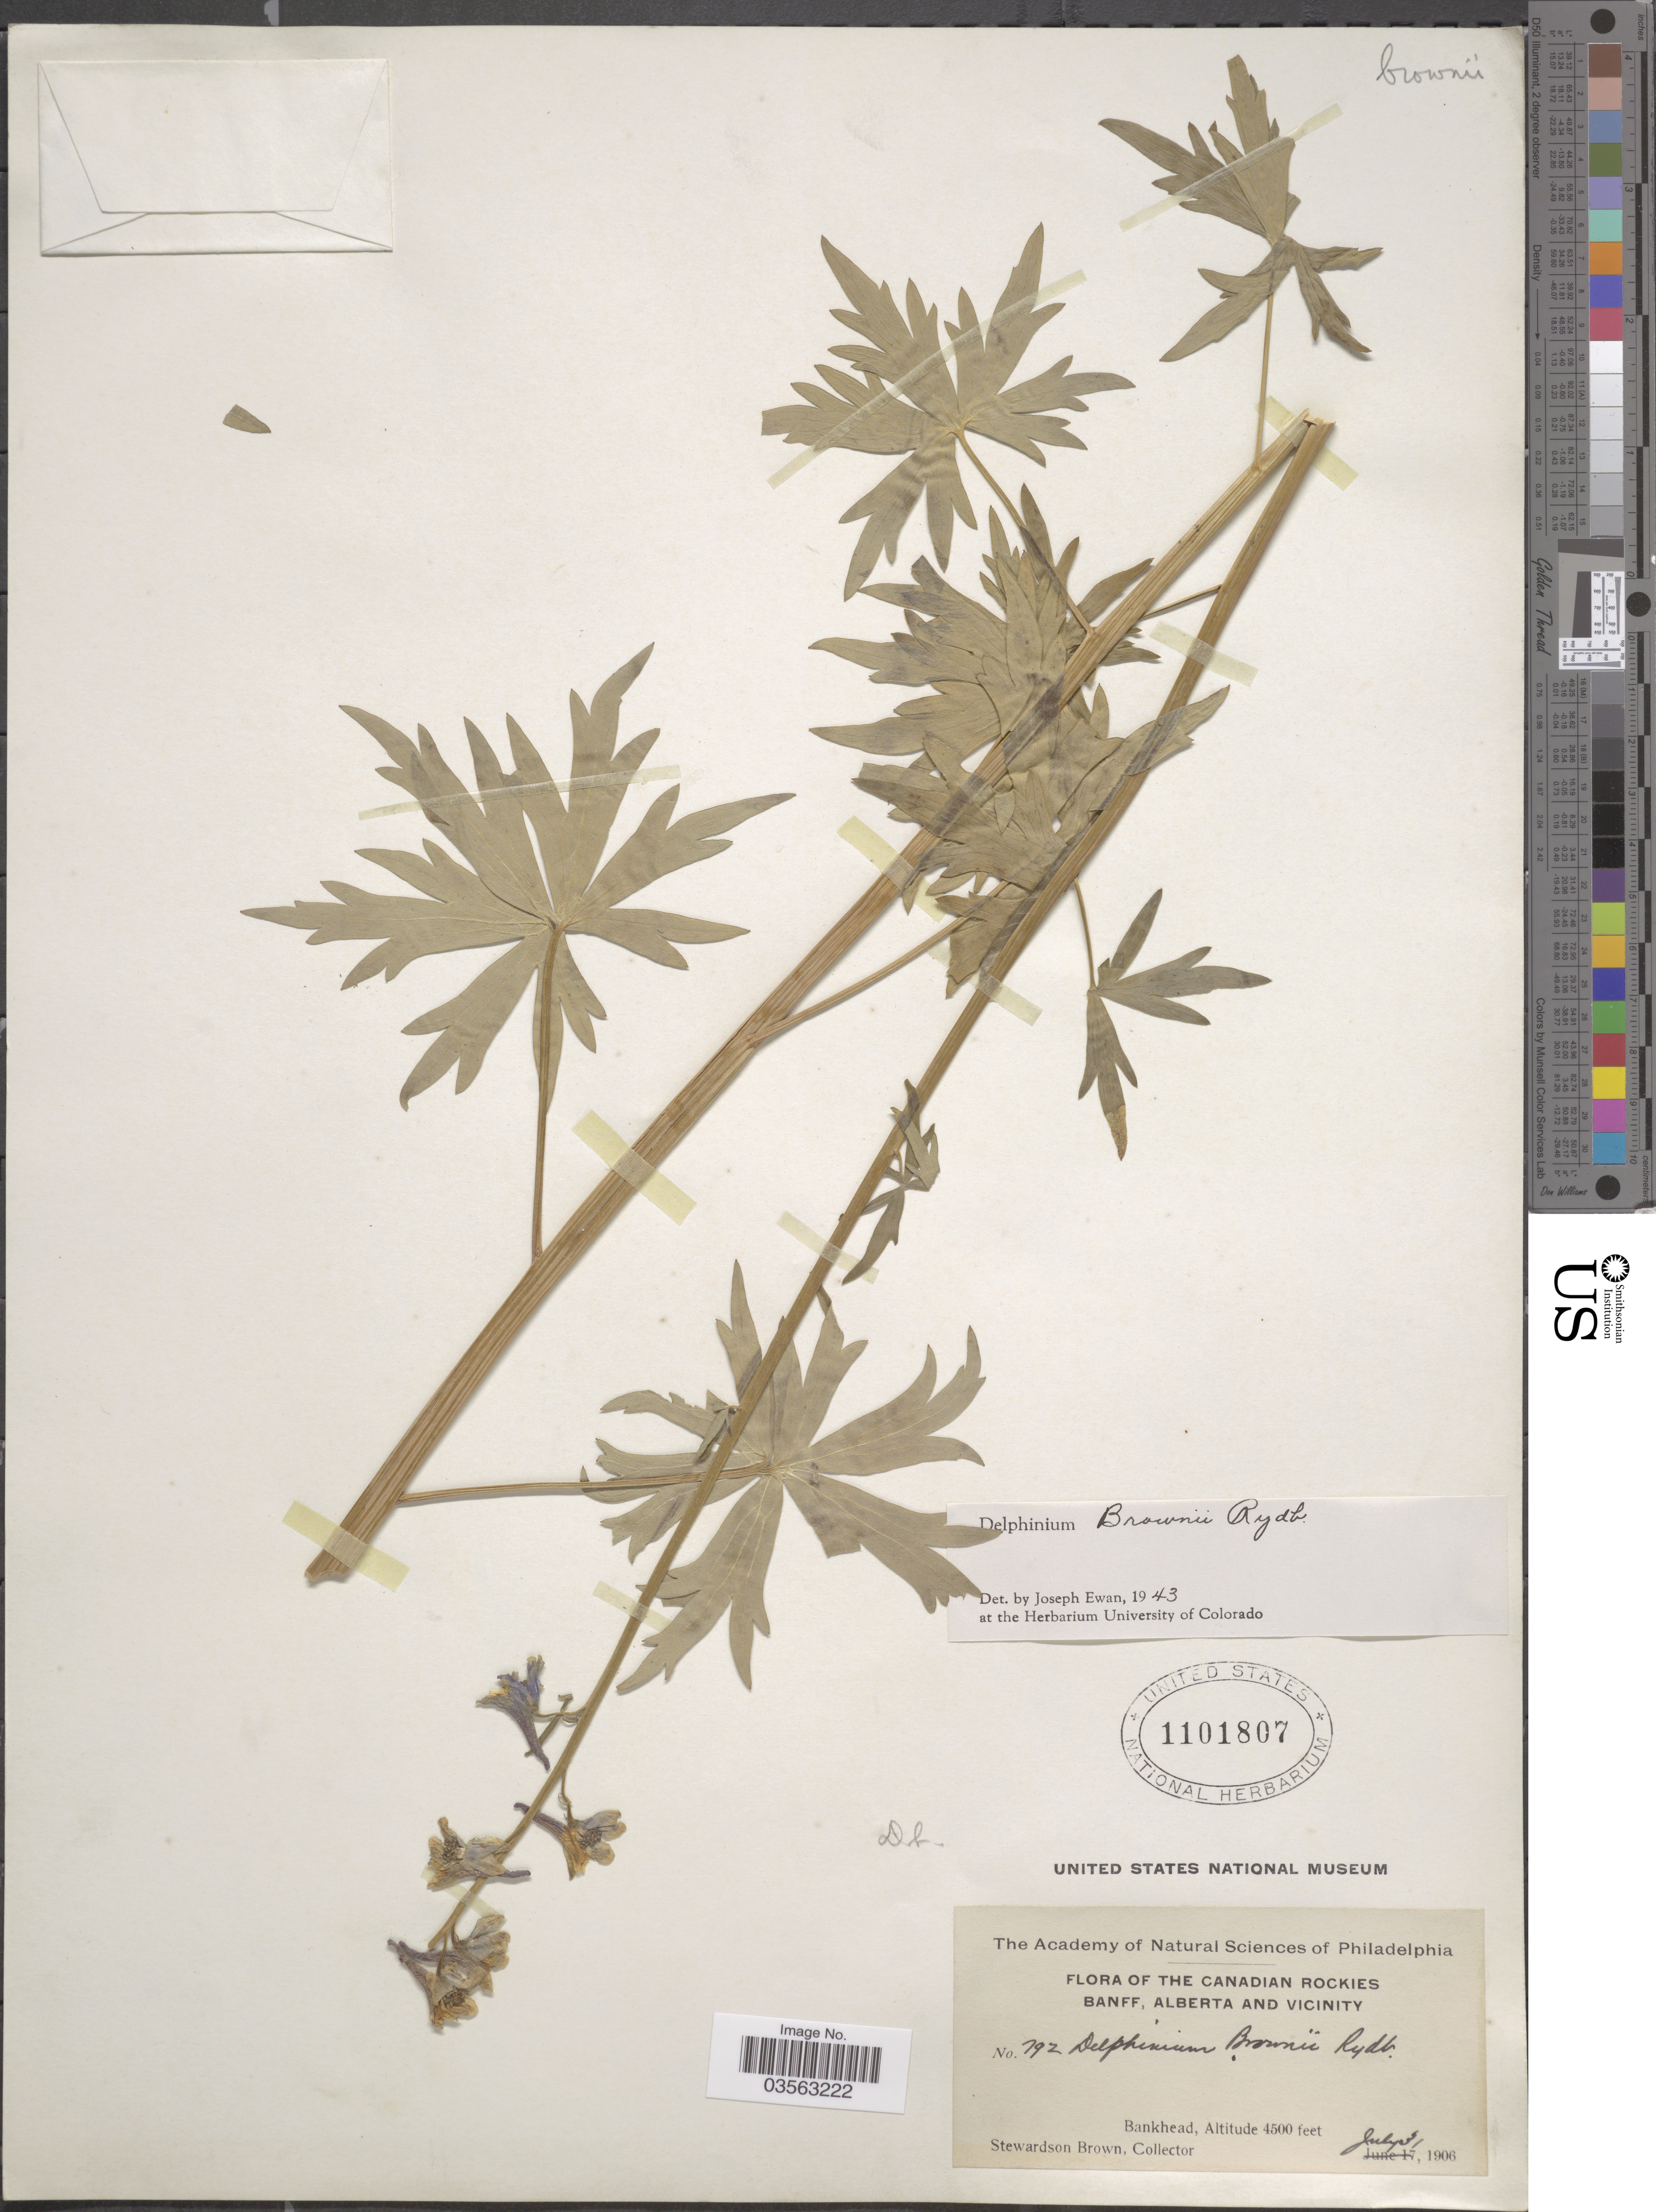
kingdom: Plantae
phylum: Tracheophyta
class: Magnoliopsida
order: Ranunculales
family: Ranunculaceae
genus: Delphinium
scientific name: Delphinium glaucum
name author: S. Watson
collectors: S. Brown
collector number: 792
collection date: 1906-07-31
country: Canada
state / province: Alberta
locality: The Canadian Rockies. Banff, Alberta and vicinity. Bankhead.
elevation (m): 1372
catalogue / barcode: US 1101807